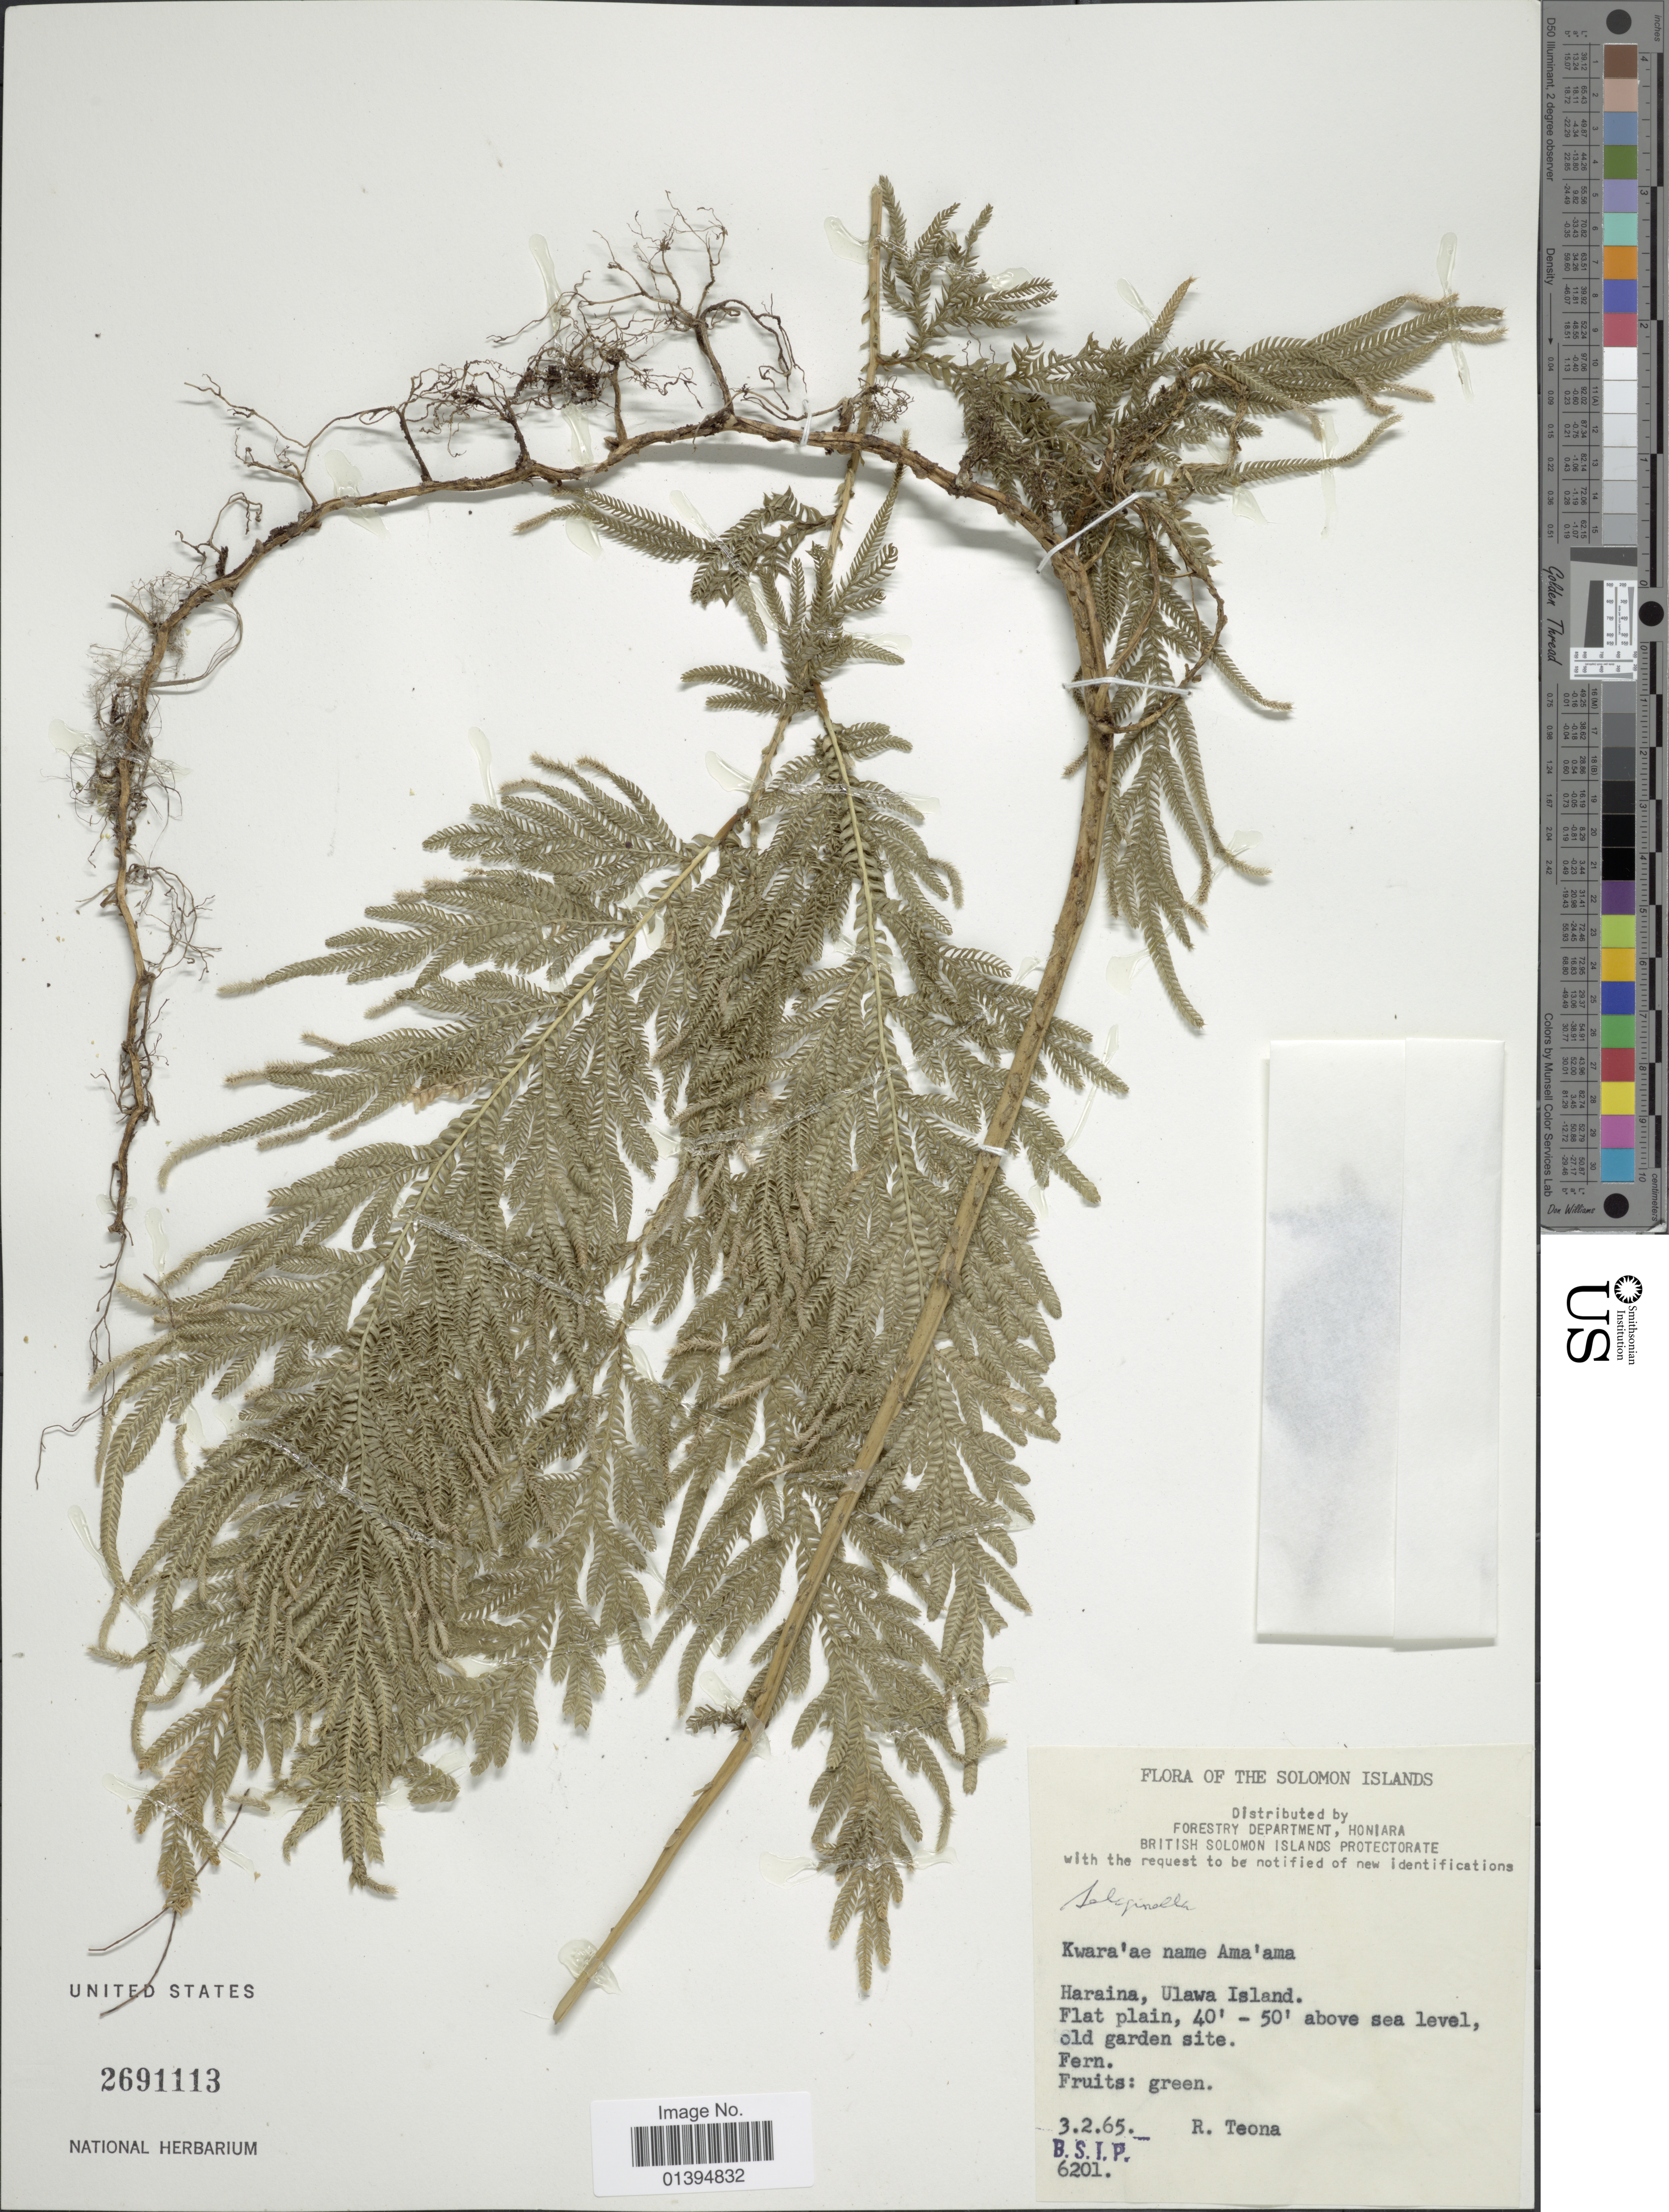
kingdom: Plantae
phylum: Tracheophyta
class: Lycopodiopsida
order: Selaginellales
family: Selaginellaceae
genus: Selaginella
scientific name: Selaginella sp.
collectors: R. Teona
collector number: BSIP 6201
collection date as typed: Transcribed d/m/y: 3/2/65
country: Solomon Islands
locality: Haraina, Ulawa Island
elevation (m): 12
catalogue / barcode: US 2691113